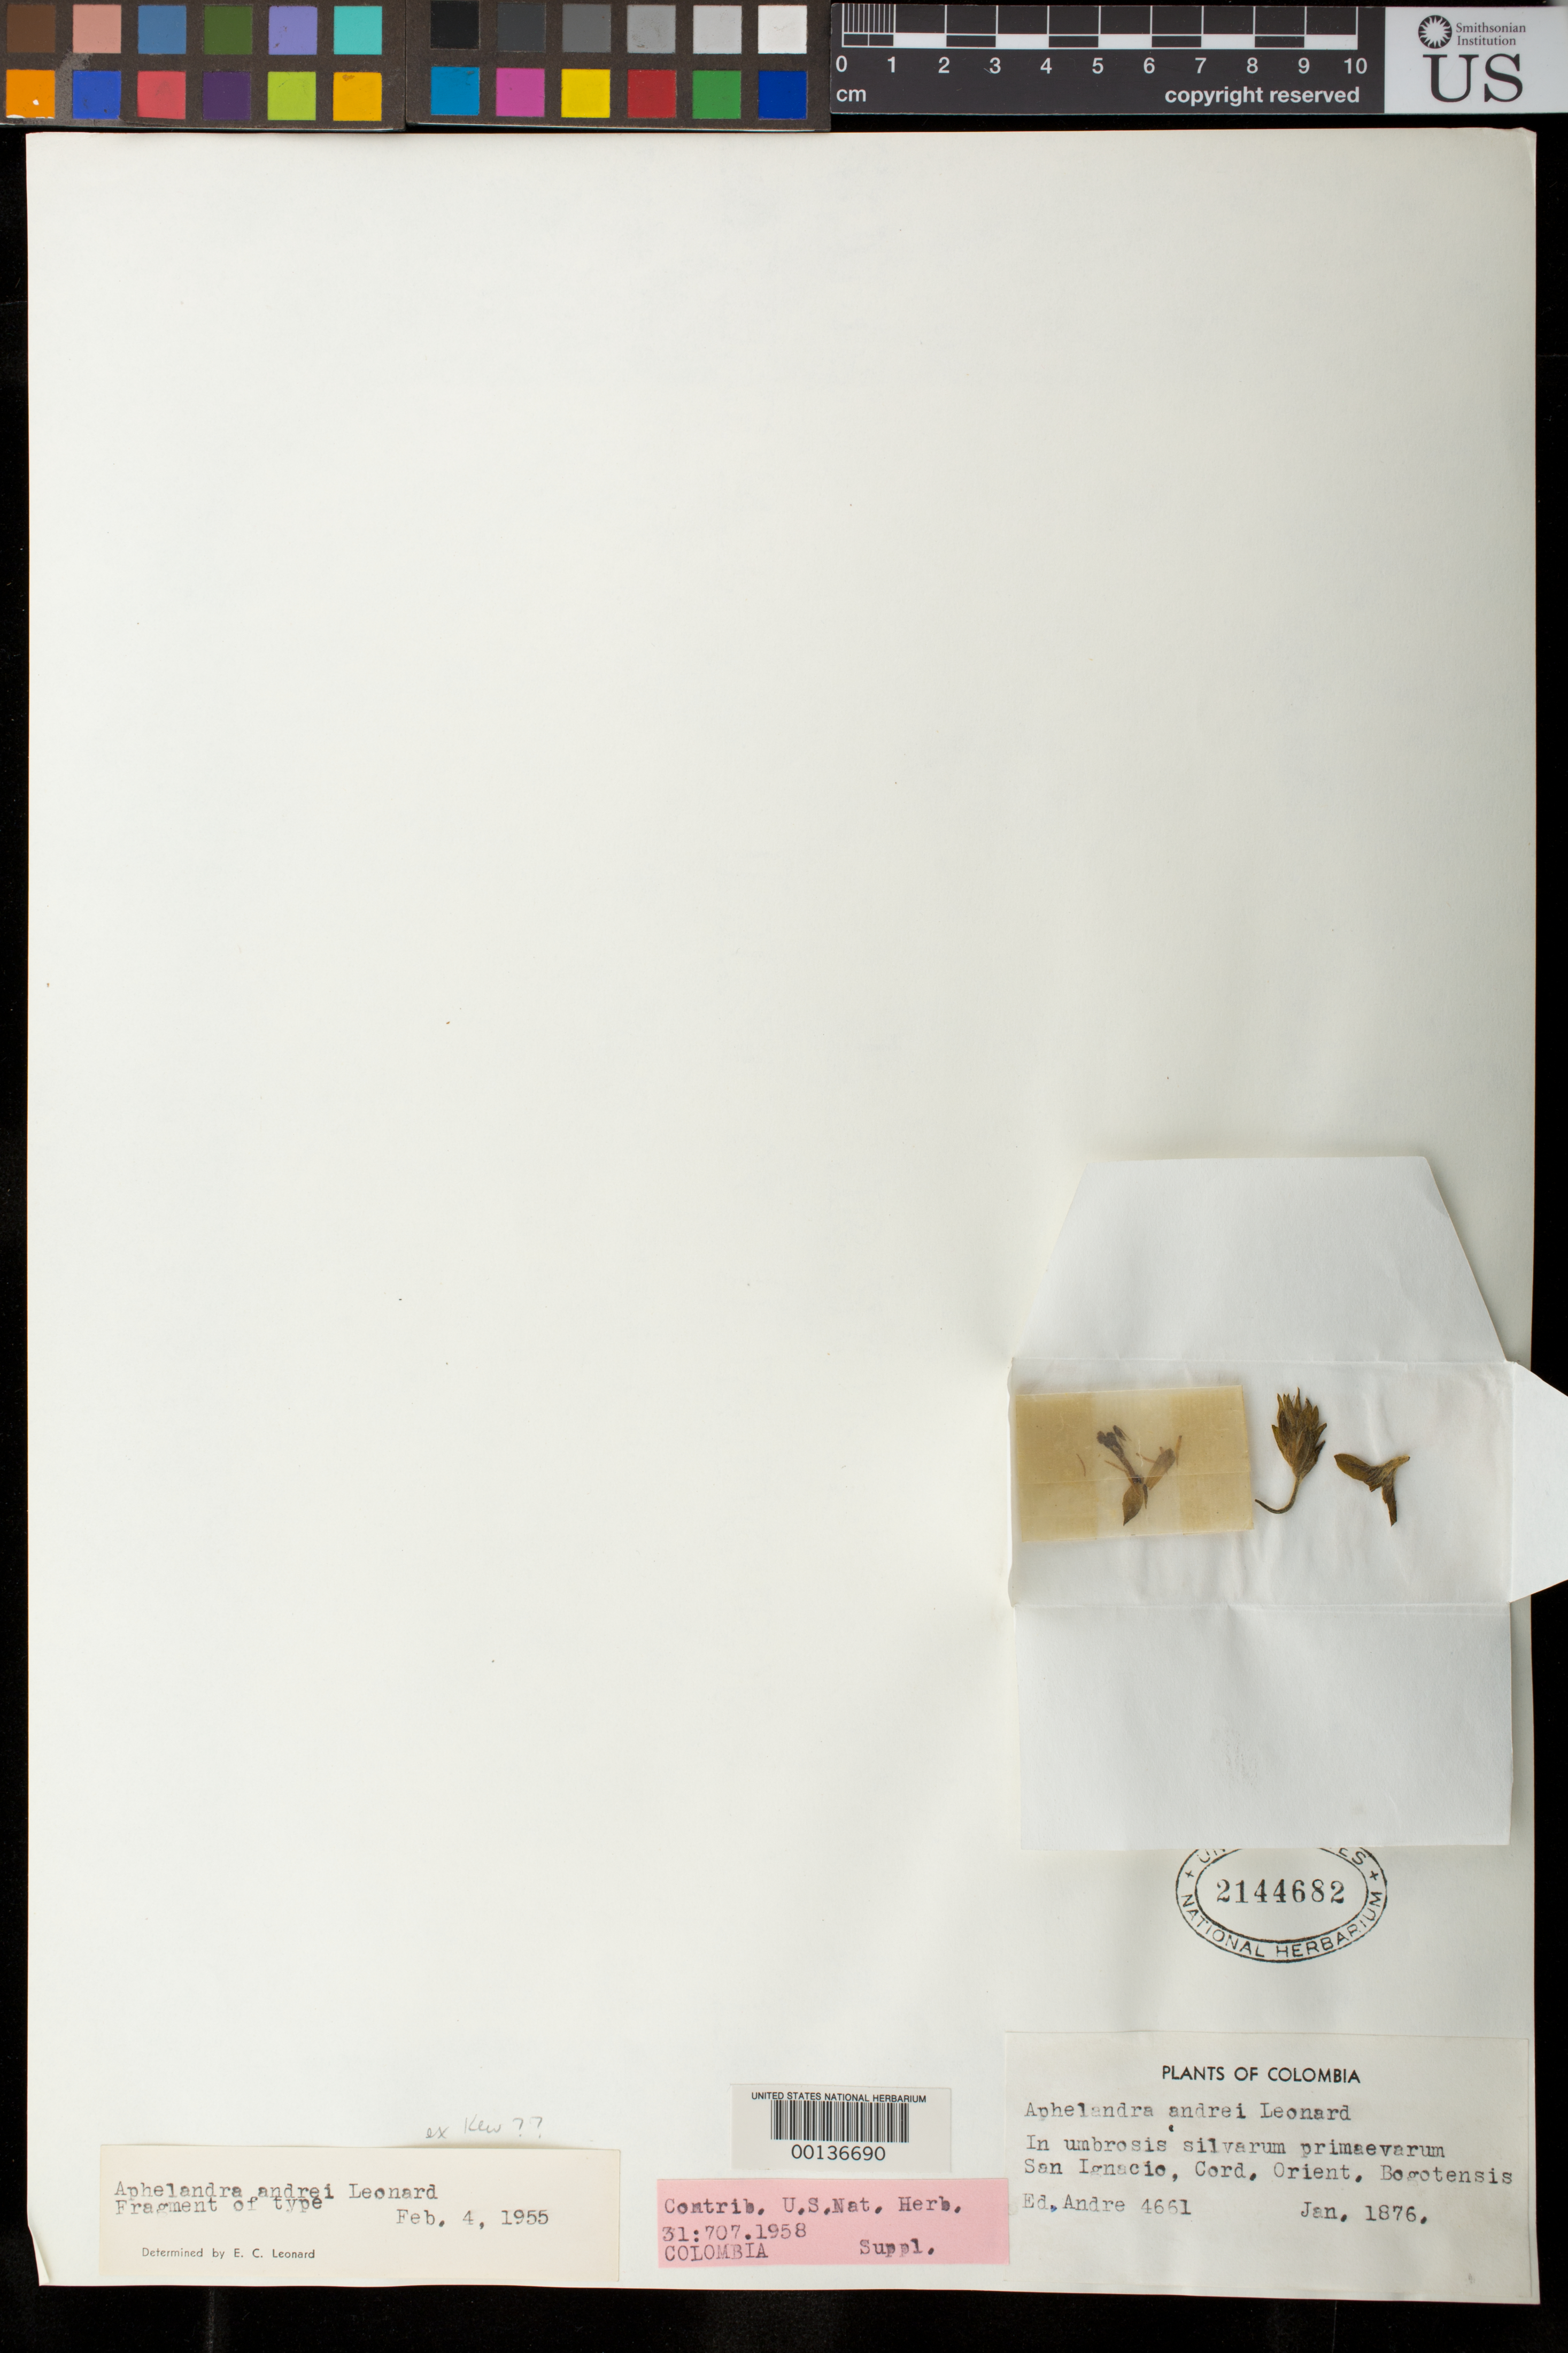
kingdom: Plantae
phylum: Tracheophyta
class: Magnoliopsida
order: Lamiales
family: Acanthaceae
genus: Aphelandra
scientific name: Aphelandra andrei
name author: Leonard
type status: Isotype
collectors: É. F. André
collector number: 4661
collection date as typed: Jan 1876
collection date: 1876-01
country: Colombia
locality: San Ignacio, Cord. Orient. Bogotensis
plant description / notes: "Fragment of type". Fragmentary material of (holo?) type specimen ex herb. unknown (source not indicated but presumably from the holotype specimen at Kew)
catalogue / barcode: US 2144682